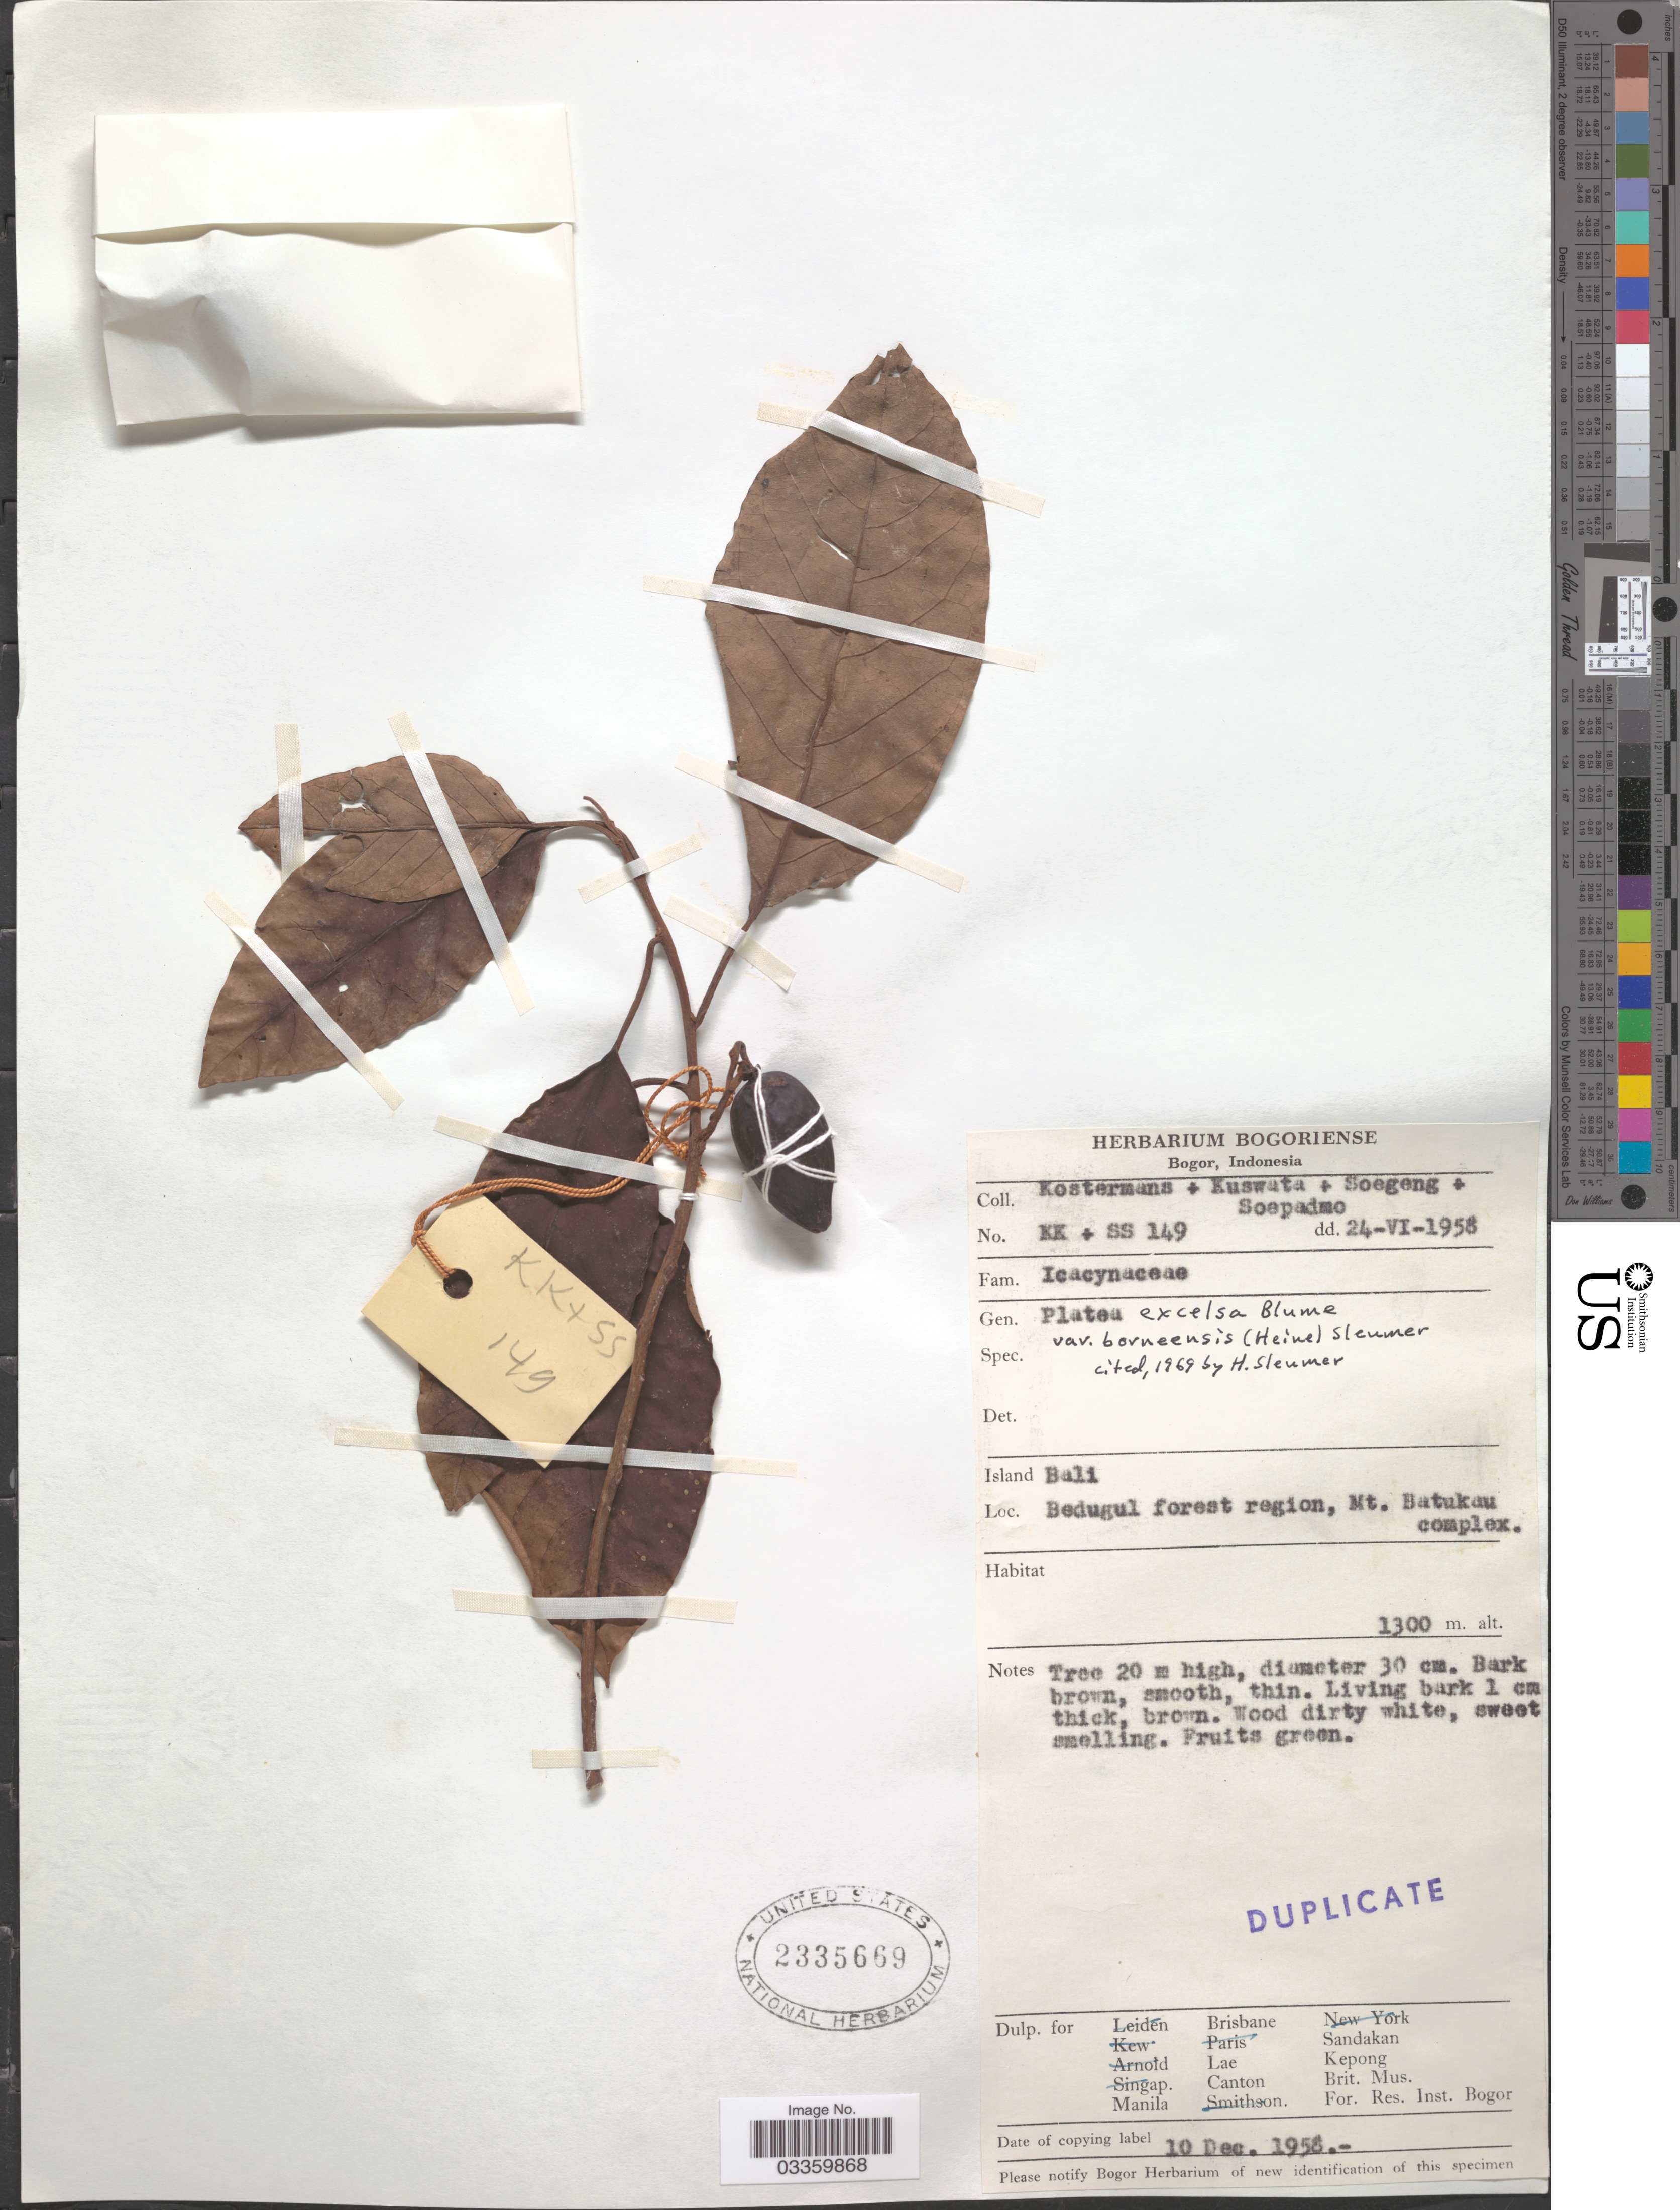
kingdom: Plantae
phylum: Tracheophyta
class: Magnoliopsida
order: Metteniusales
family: Metteniusaceae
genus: Platea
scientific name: Platea excelsa var. borneensia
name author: (Blume) Sleumer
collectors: Kostermans, -. Kuswata, -. Soegeng & -. Soepadmo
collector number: KK+SS149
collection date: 1958-06-24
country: Indonesia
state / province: Nusa Tenggara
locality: Island Bali. Bedugul forest region, Mt. Batukau complex.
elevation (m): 1300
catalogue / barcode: US 2335669